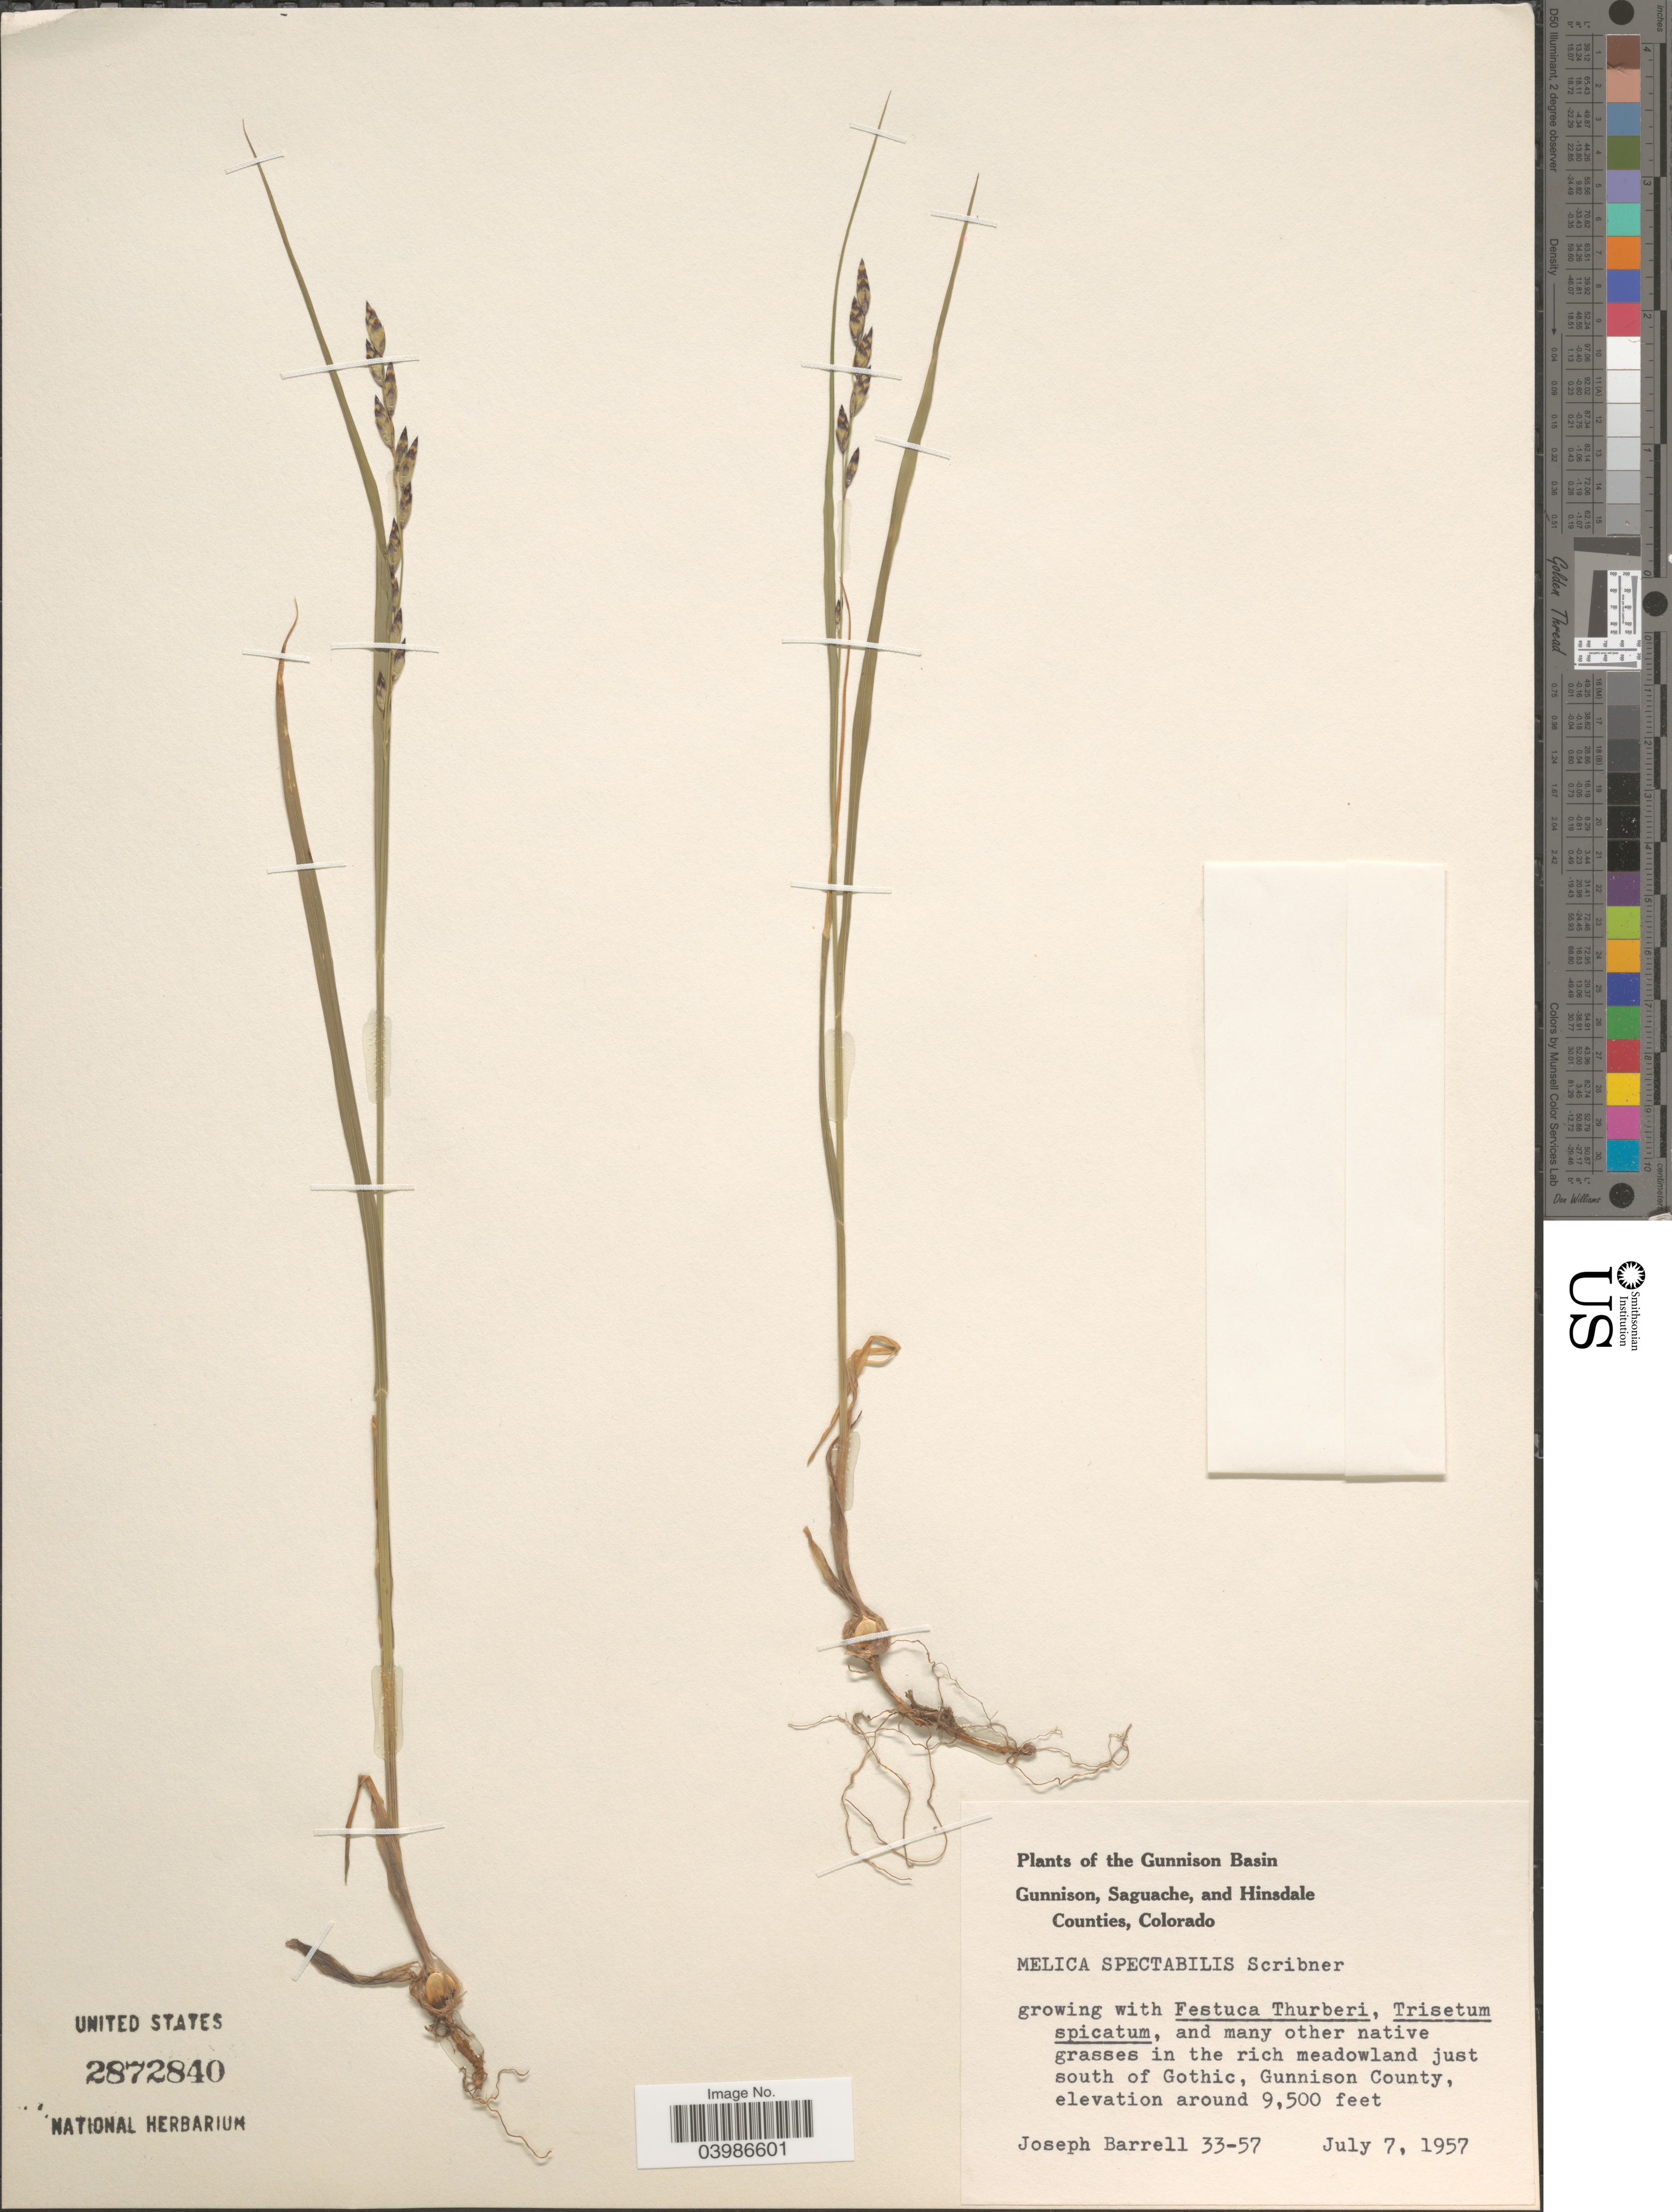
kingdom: Plantae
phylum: Tracheophyta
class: Liliopsida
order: Poales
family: Poaceae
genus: Melica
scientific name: Melica spectabilis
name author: Scribn.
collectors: J. Barrell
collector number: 33-57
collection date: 1957-07-07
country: United States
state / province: Colorado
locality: The Gunnison Basin. In the rich meadowland just south of Gothic, Gunnison County.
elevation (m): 2896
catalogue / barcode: US 2872840